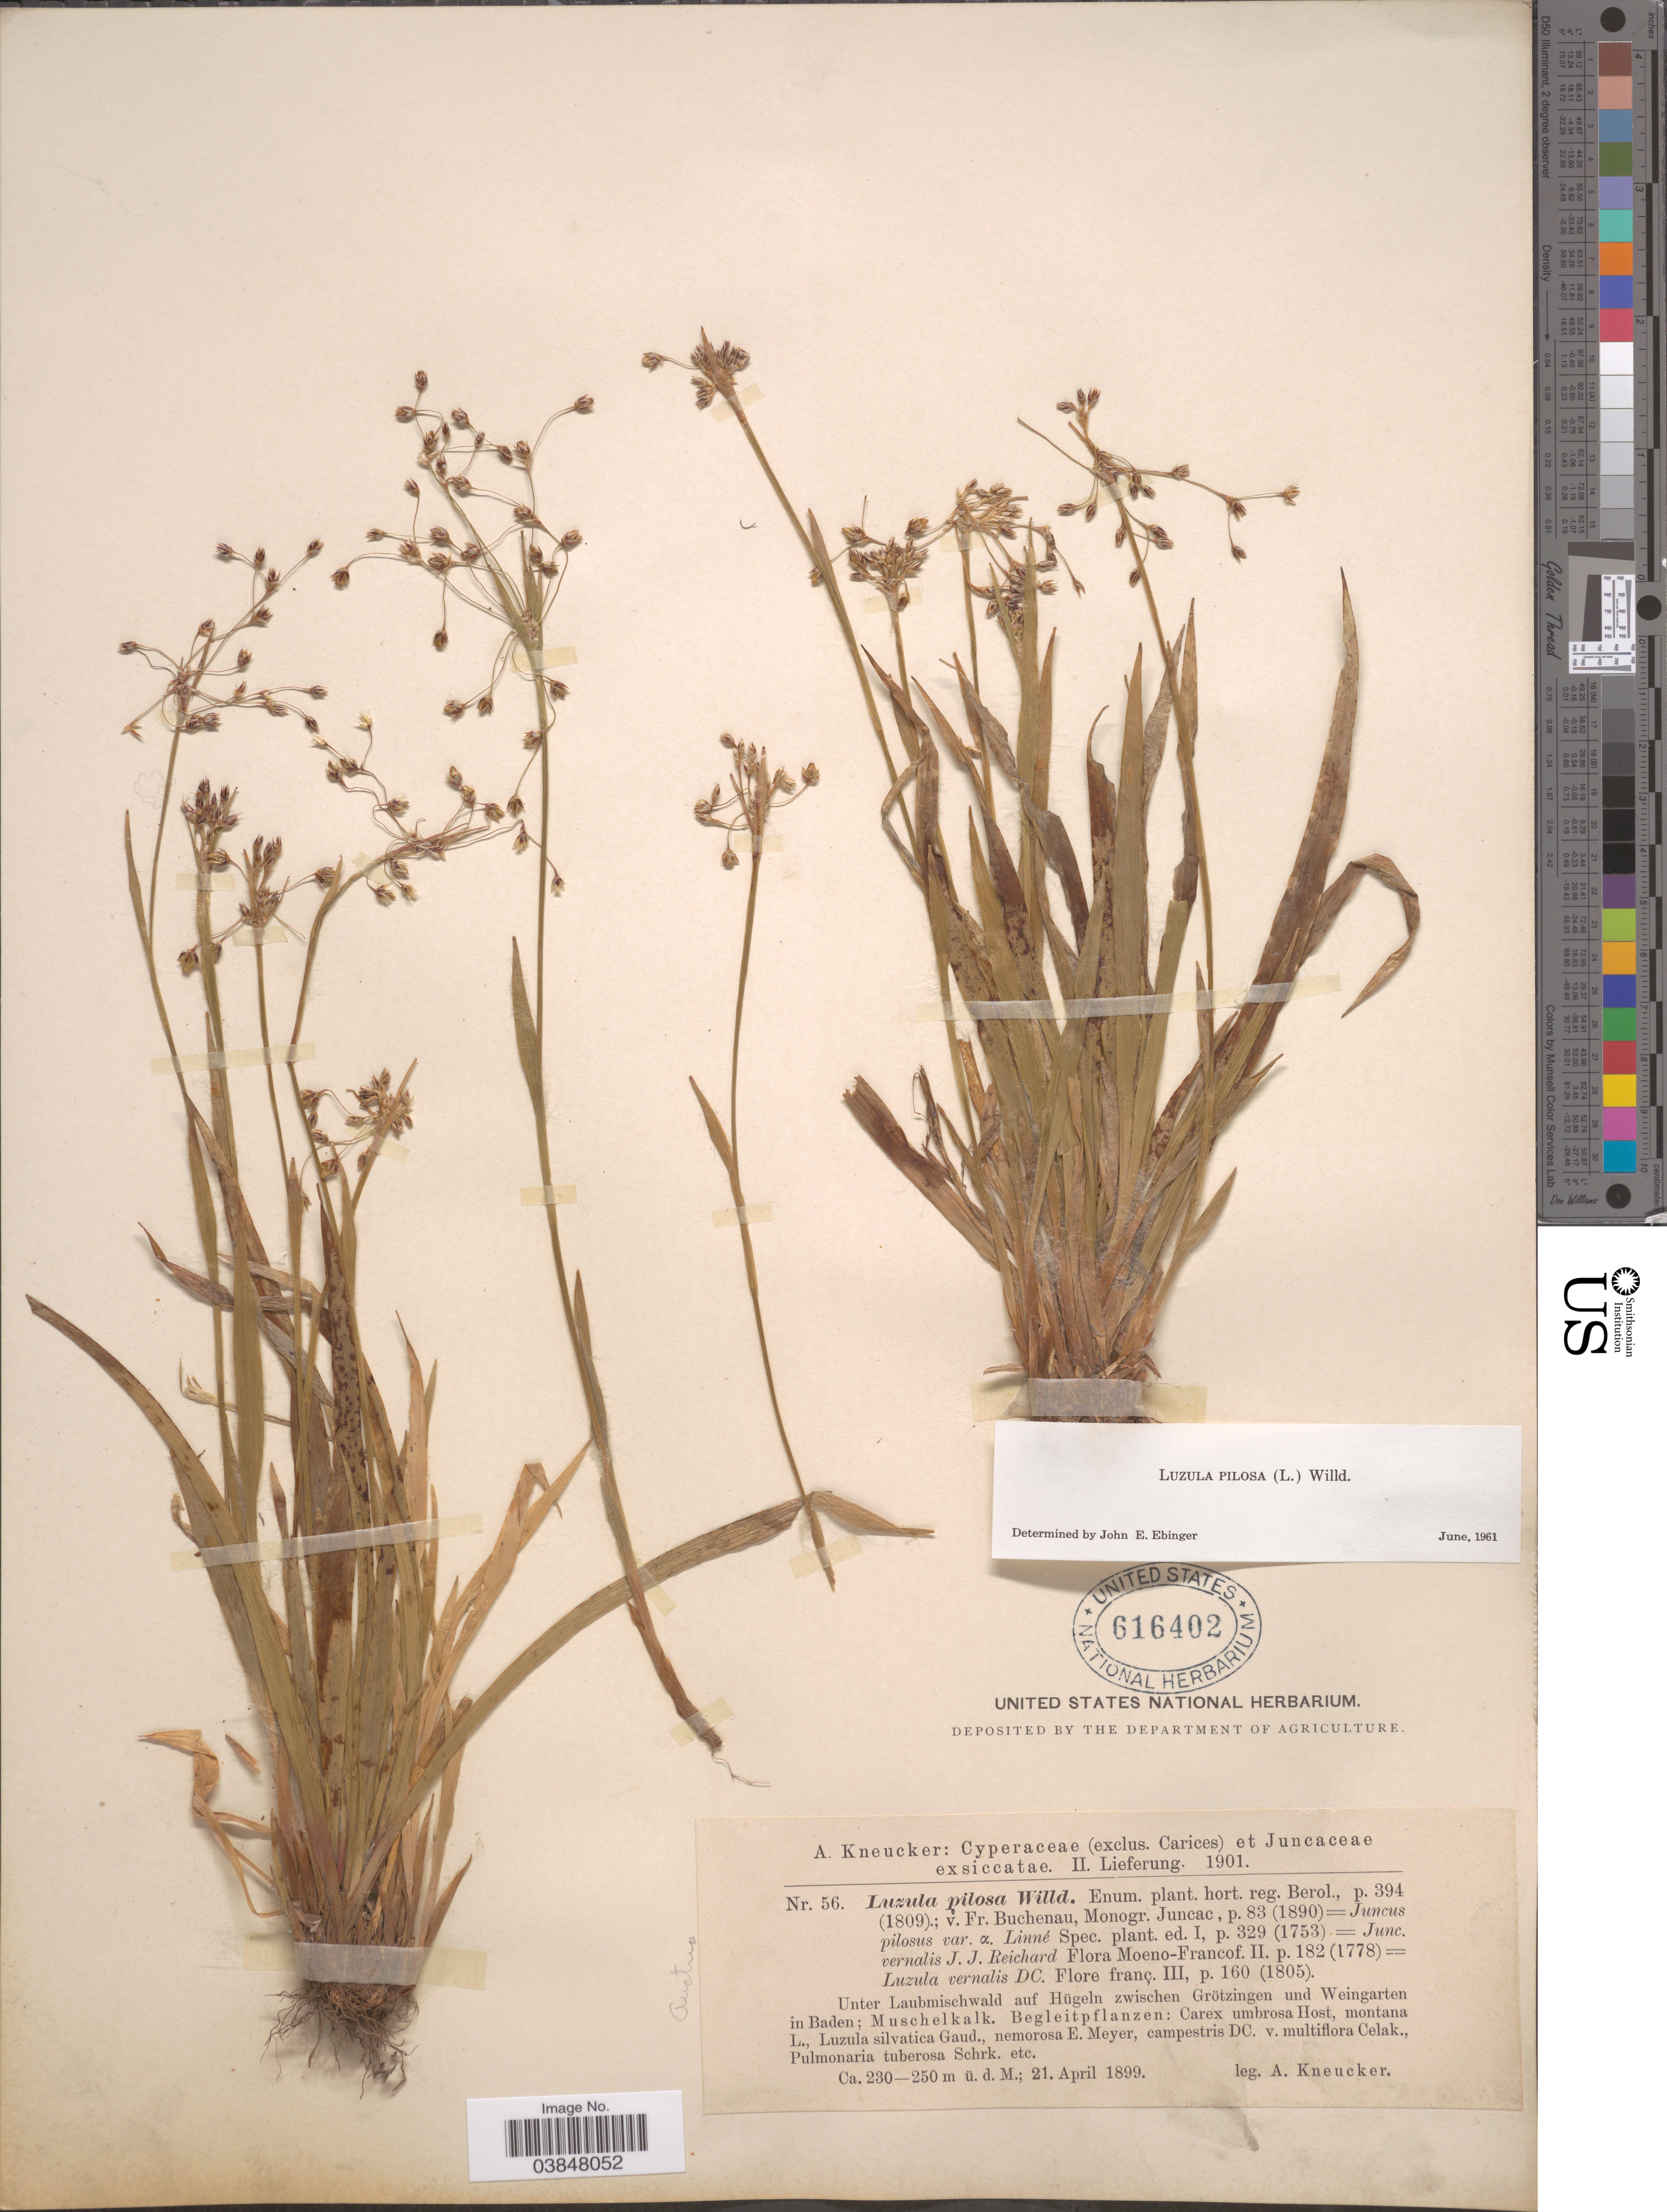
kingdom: Plantae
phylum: Tracheophyta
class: Liliopsida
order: Poales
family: Juncaceae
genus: Luzula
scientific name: Luzula pilosa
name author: (L.) Willd.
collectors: A. Kneucker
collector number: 56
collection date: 1899-04-21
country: Germany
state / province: Baden-Württemberg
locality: Unter Laubmischwald auf Hügeln zwischen Grötzingen und Weingarten in Baden; Muschelkalk.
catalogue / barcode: US 616402